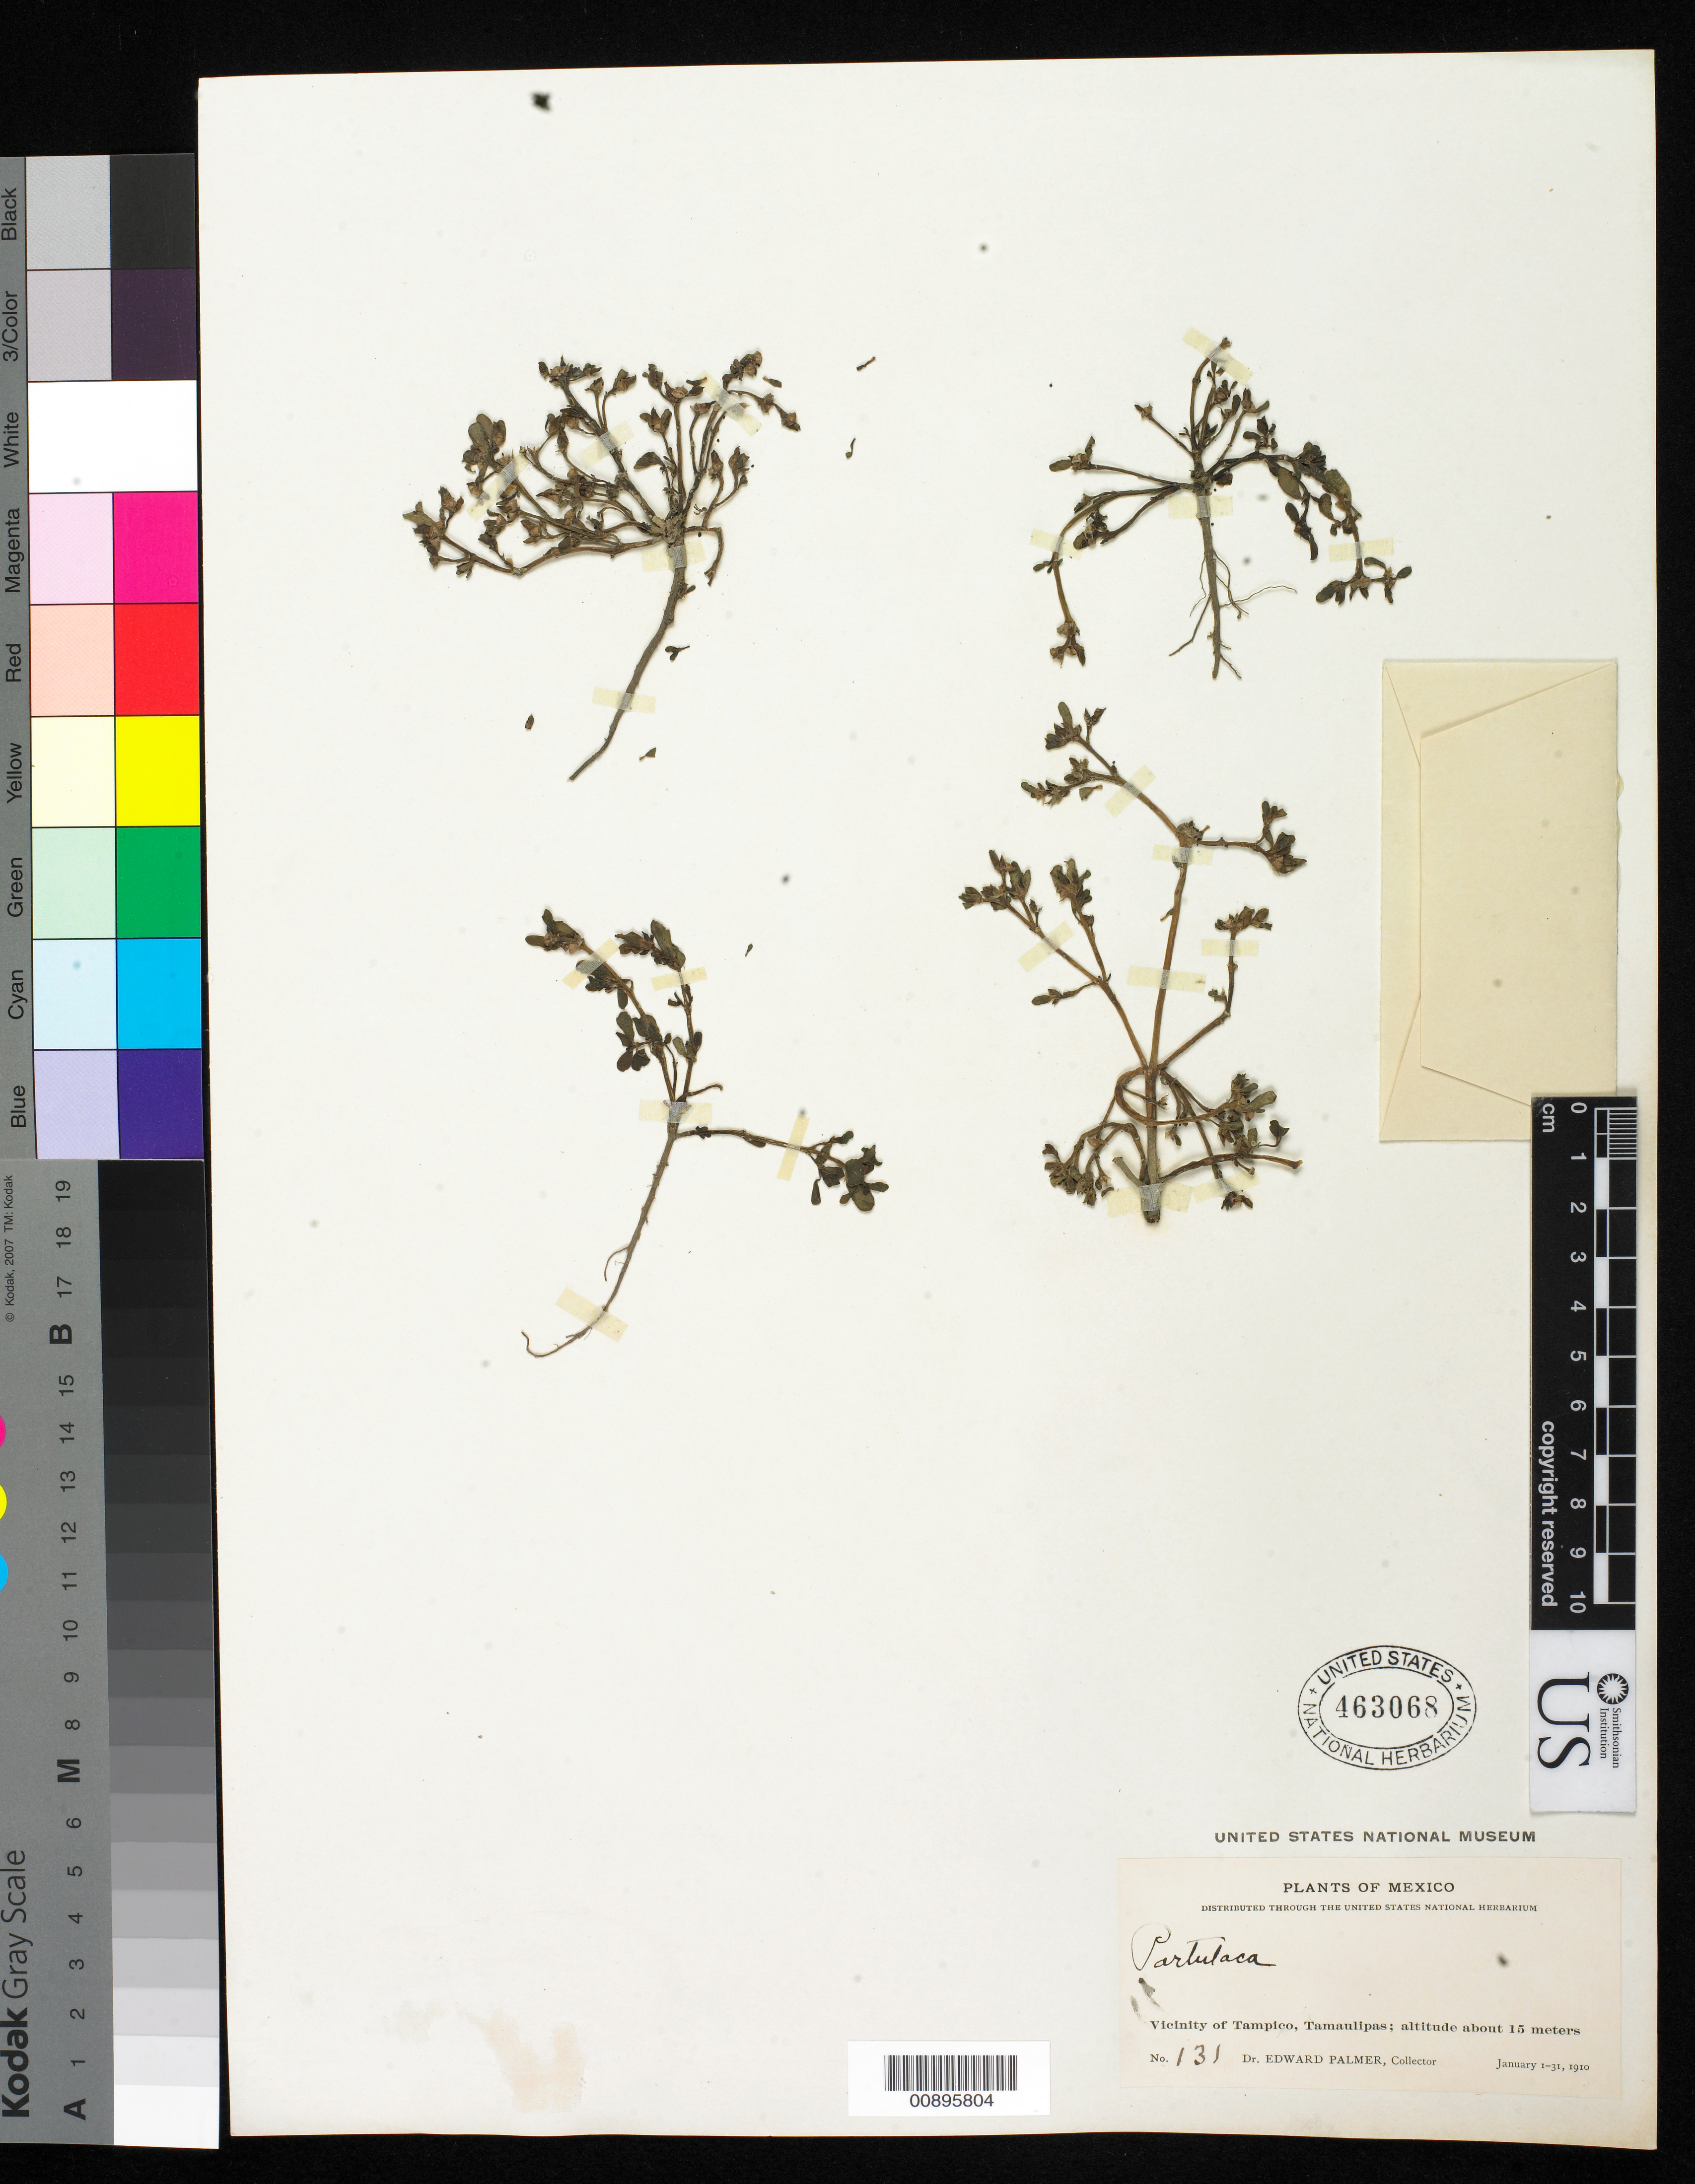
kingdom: Plantae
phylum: Tracheophyta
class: Magnoliopsida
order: Caryophyllales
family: Portulacaceae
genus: Portulaca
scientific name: Portulaca sp.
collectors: E. Palmer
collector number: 131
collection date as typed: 01 Jan 1910 to 31 Jan 1910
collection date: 1910-01-01/1910-01-31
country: Mexico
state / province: Tamaulipas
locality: Vicinity of Tampico, Tamaulipas.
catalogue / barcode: US 463068